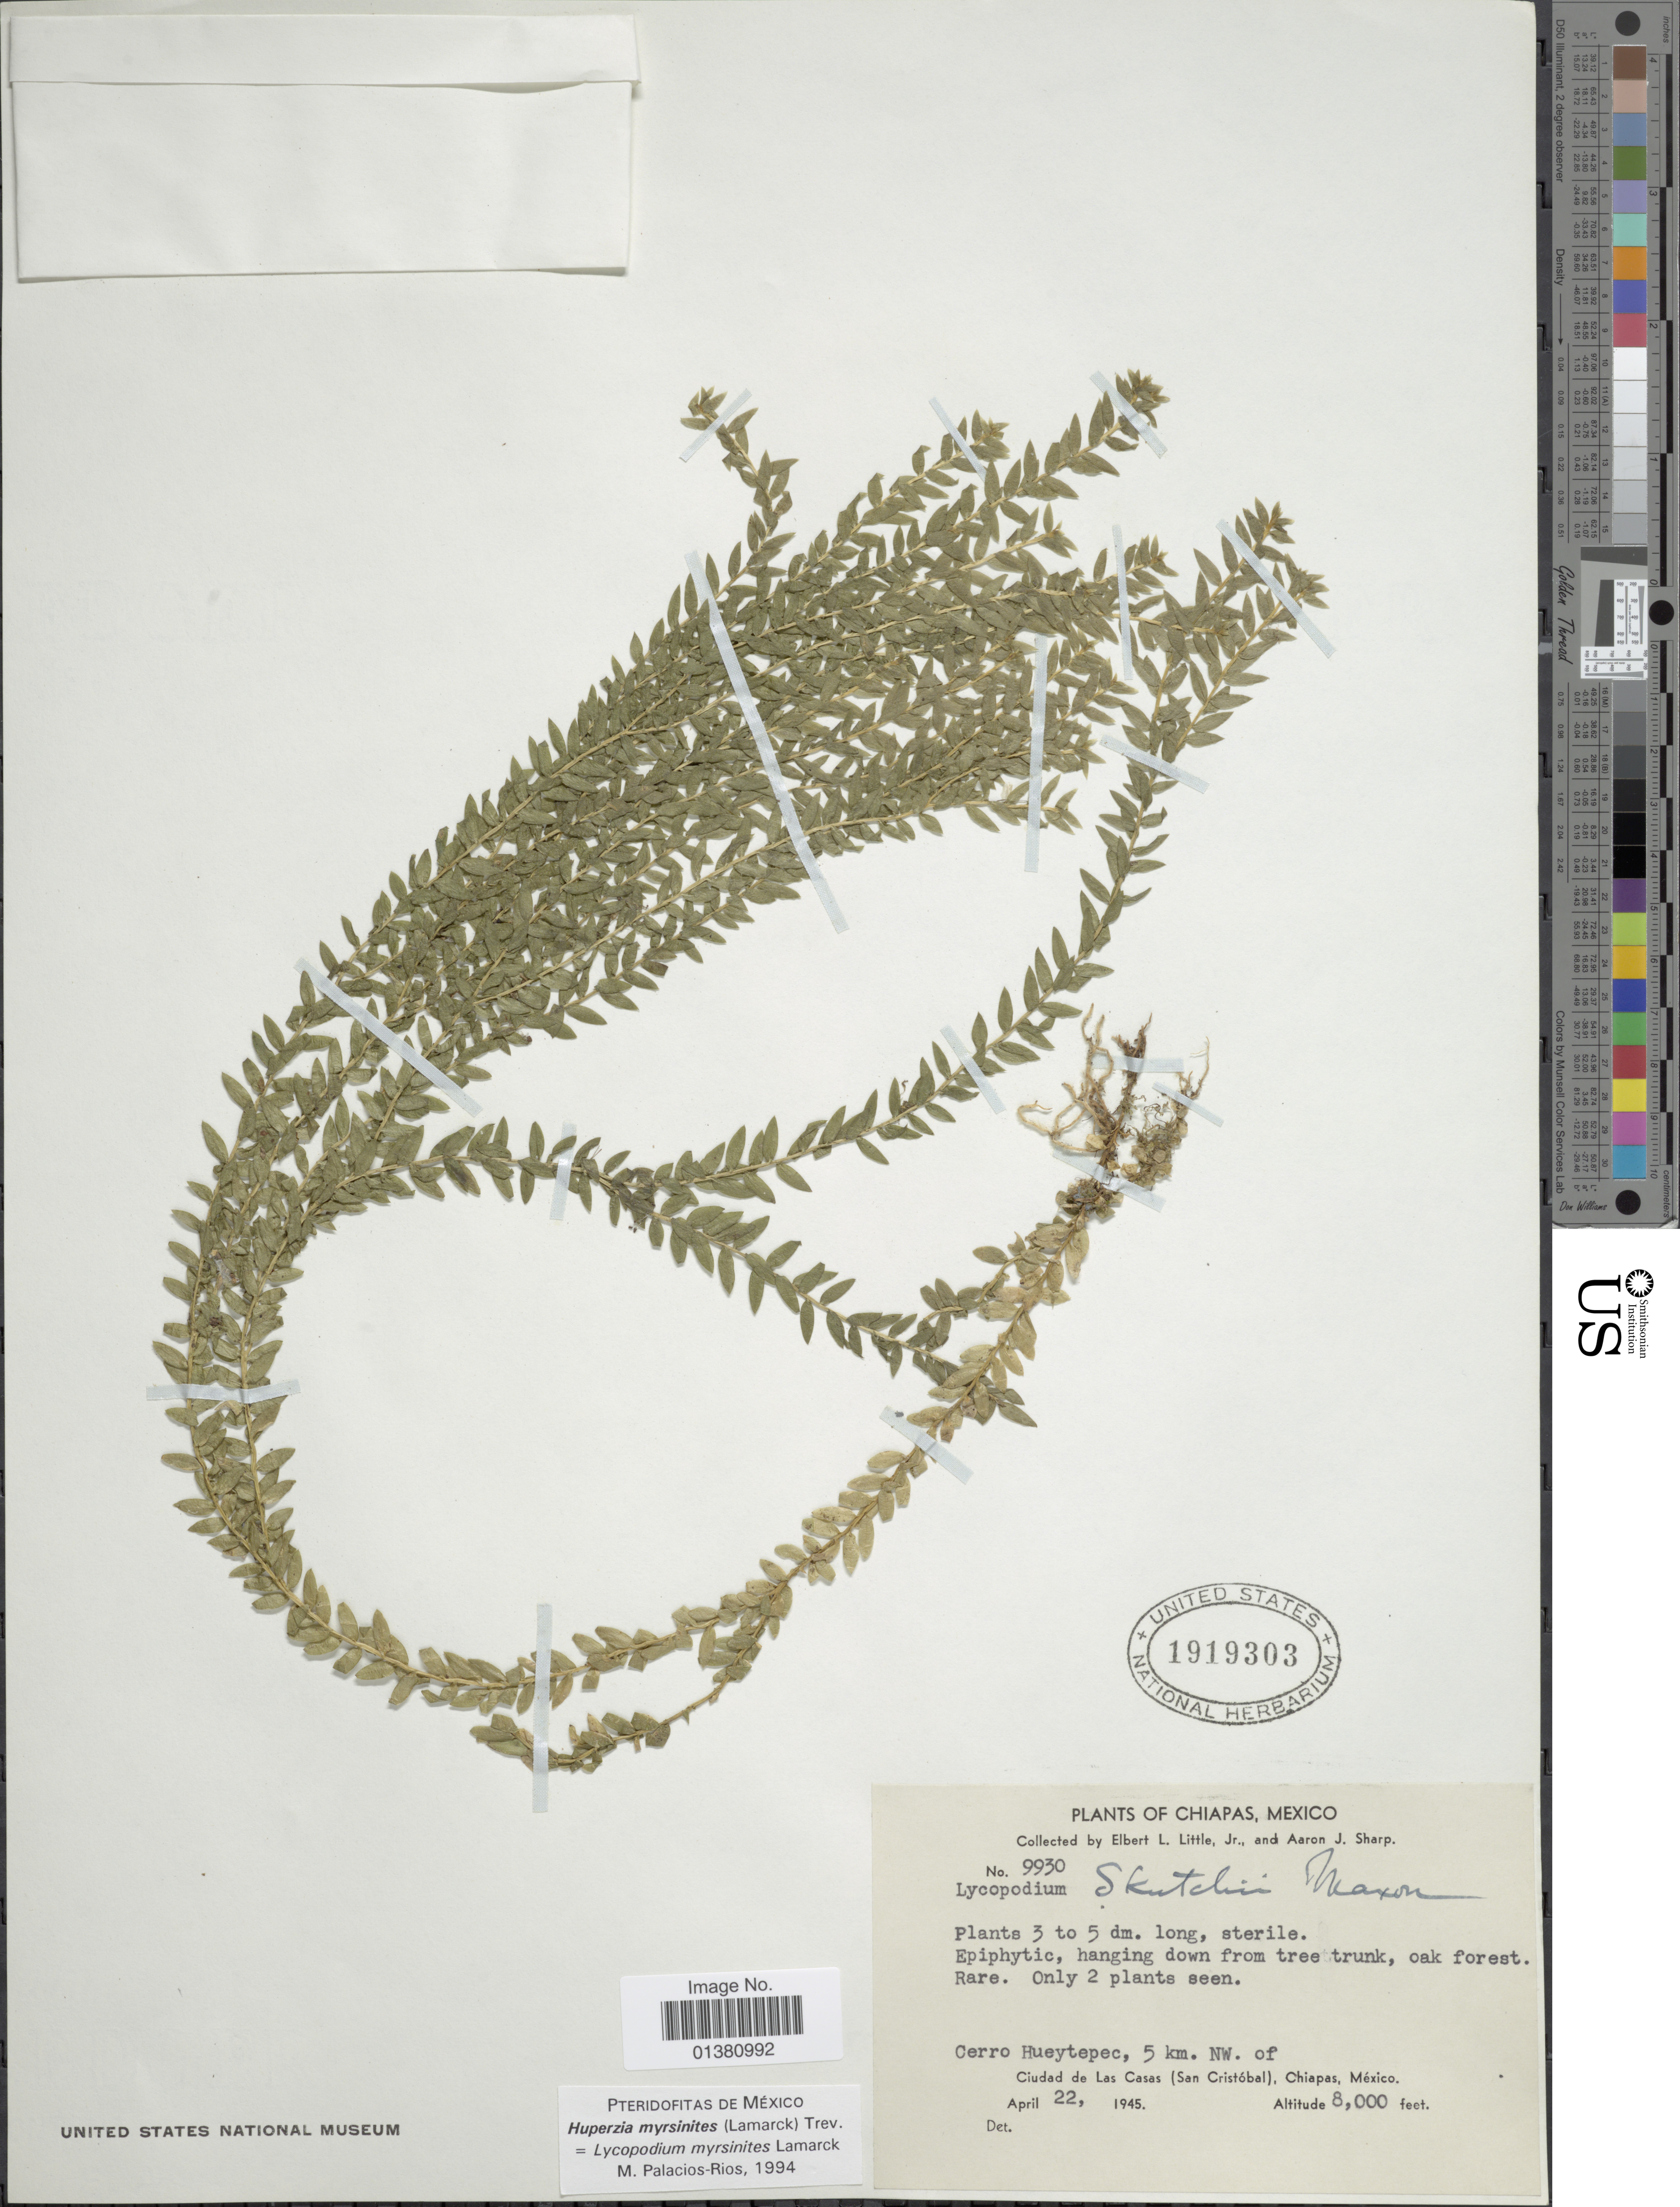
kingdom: Plantae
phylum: Tracheophyta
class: Lycopodiopsida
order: Lycopodiales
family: Lycopodiaceae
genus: Phlegmariurus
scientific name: Phlegmariurus myrsinites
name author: (Lam.) B. Øllg.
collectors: E. L. Little & Mrs A. J. Sharp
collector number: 9930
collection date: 1945-04-22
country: Mexico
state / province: Chiapas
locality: Cerro Hueytepec, 5 km NW of Ciudad de las Casas (San Cristóbal)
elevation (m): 2438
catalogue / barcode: US 1919303